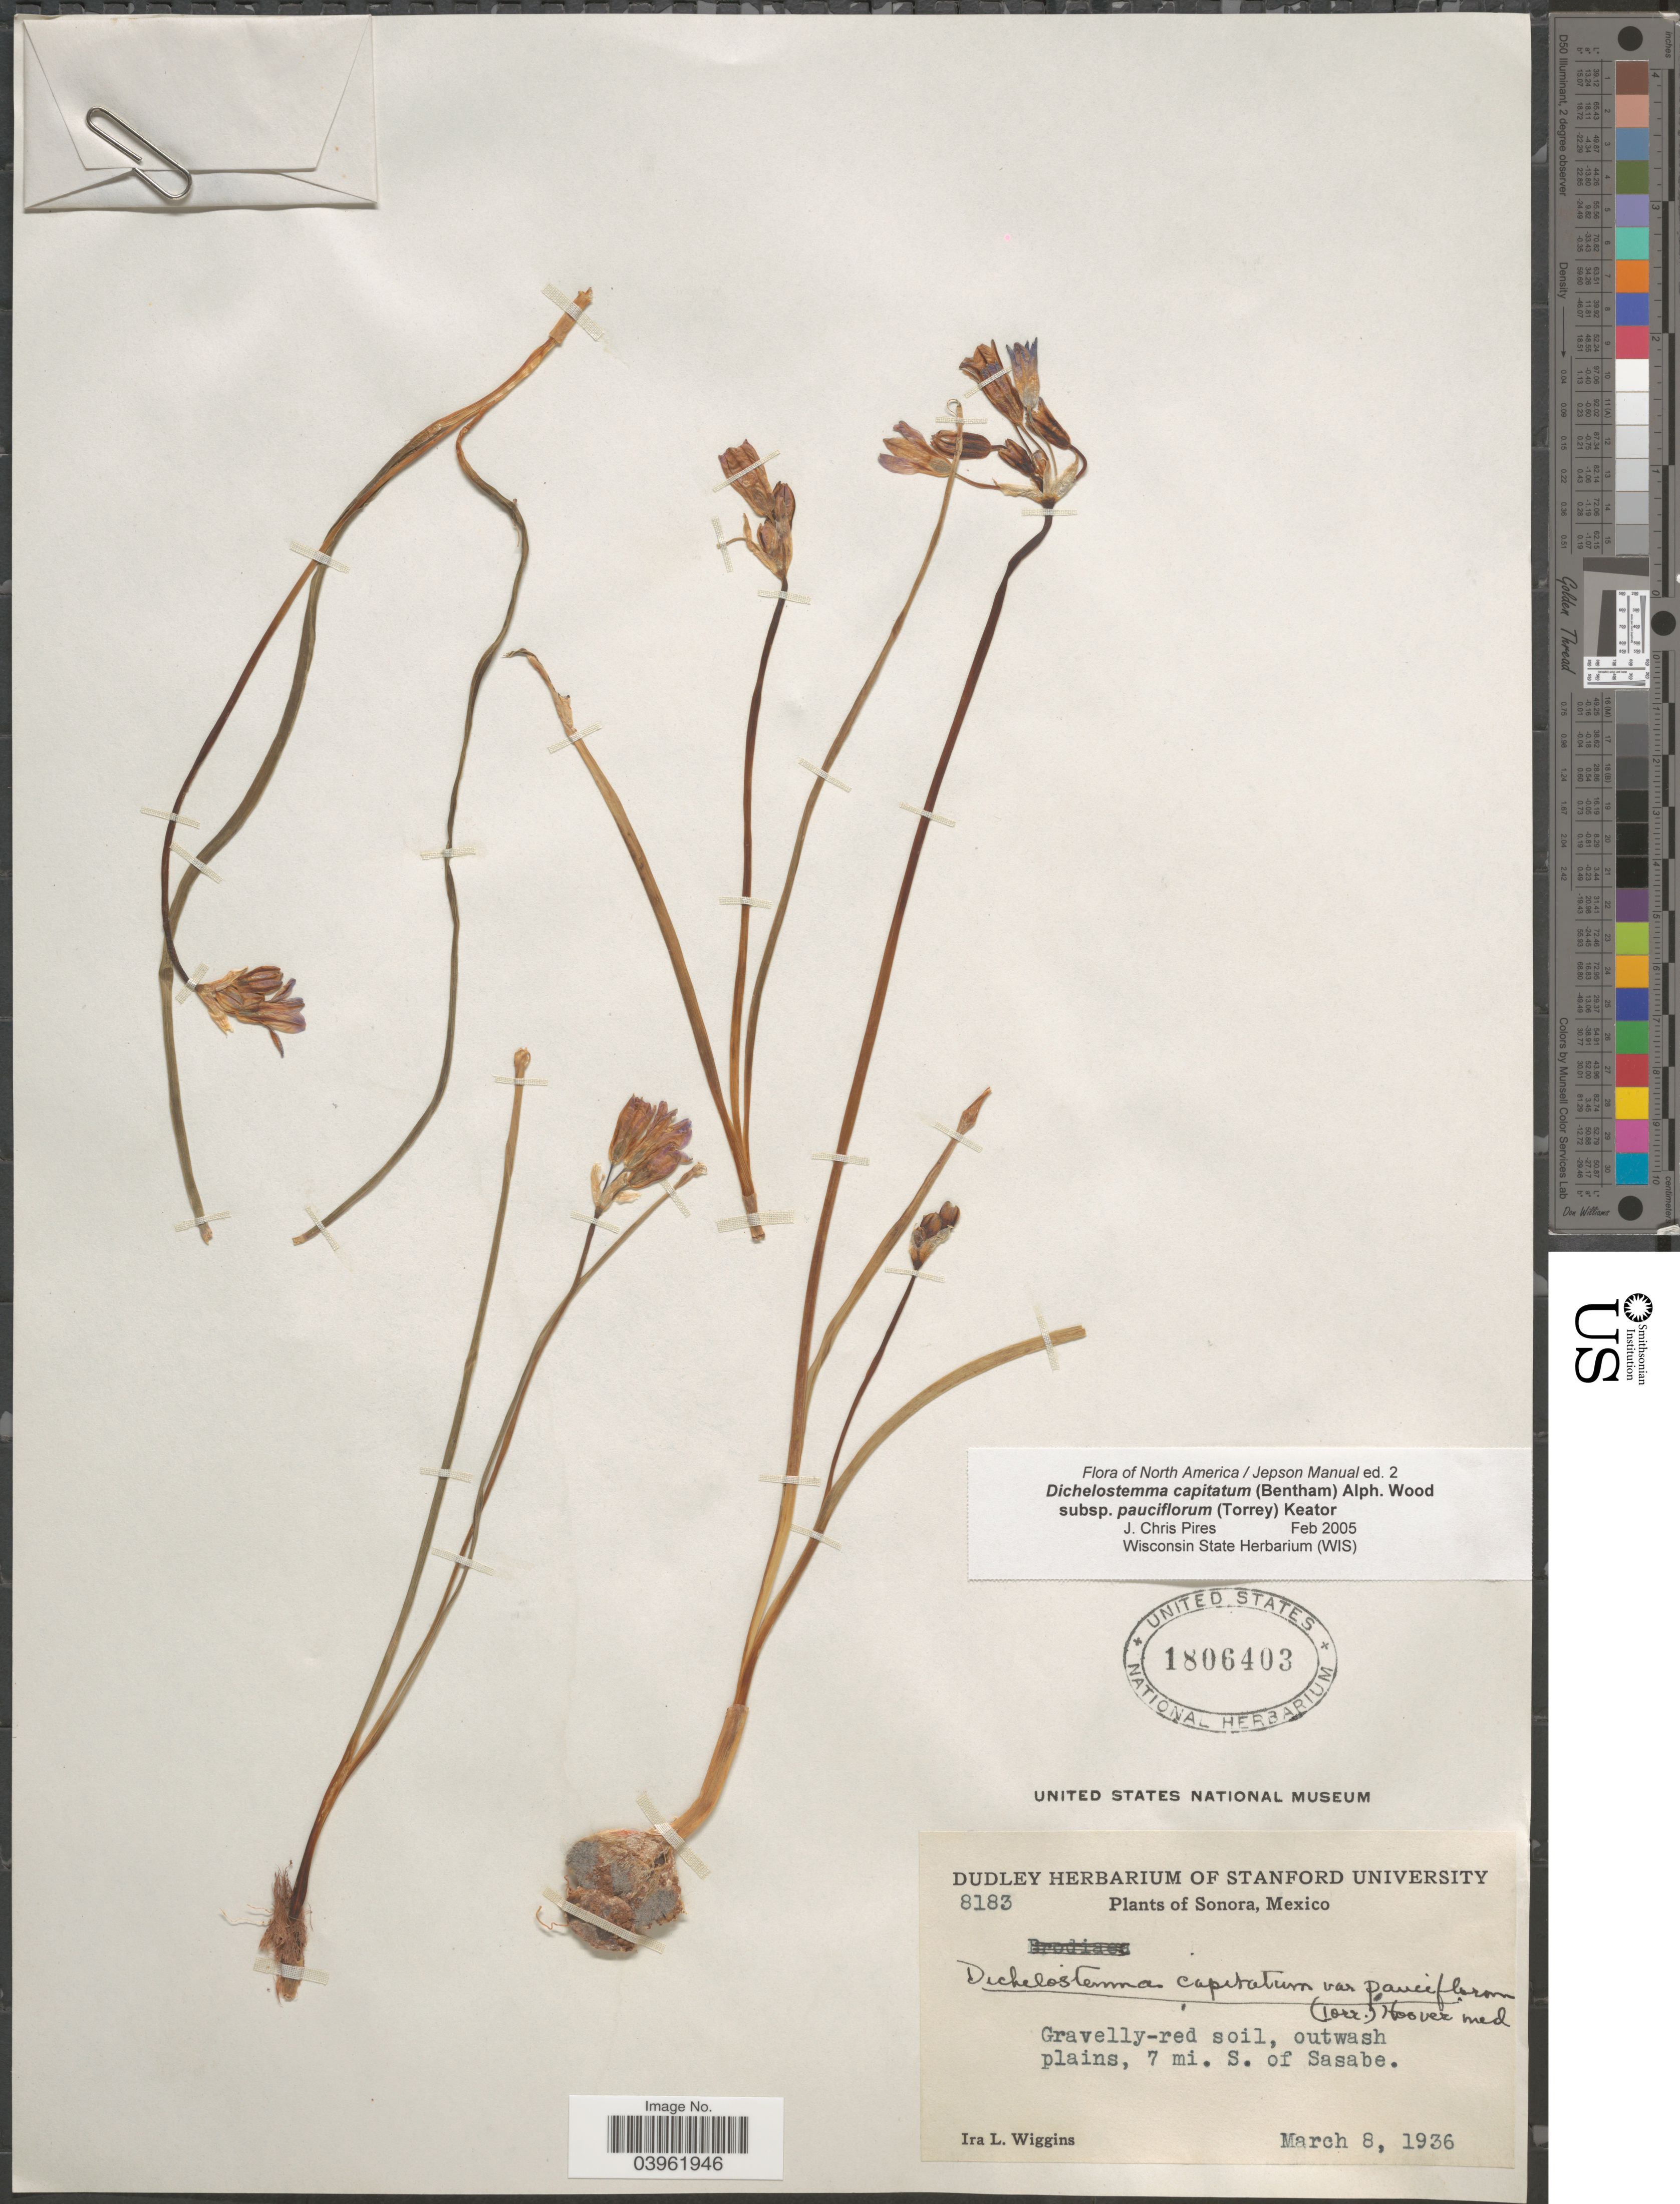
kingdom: Plantae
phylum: Tracheophyta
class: Liliopsida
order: Asparagales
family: Asparagaceae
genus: Dichelostemma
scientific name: Dichelostemma capitatum subsp. pauciflorum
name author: (Torr.) Keator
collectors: I. L. Wiggins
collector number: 8183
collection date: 1936-03-08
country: Mexico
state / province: Sonora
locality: Gravelly-red soil, outwash plains, 7 mi. S. of Sasabe.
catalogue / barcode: US 1806403